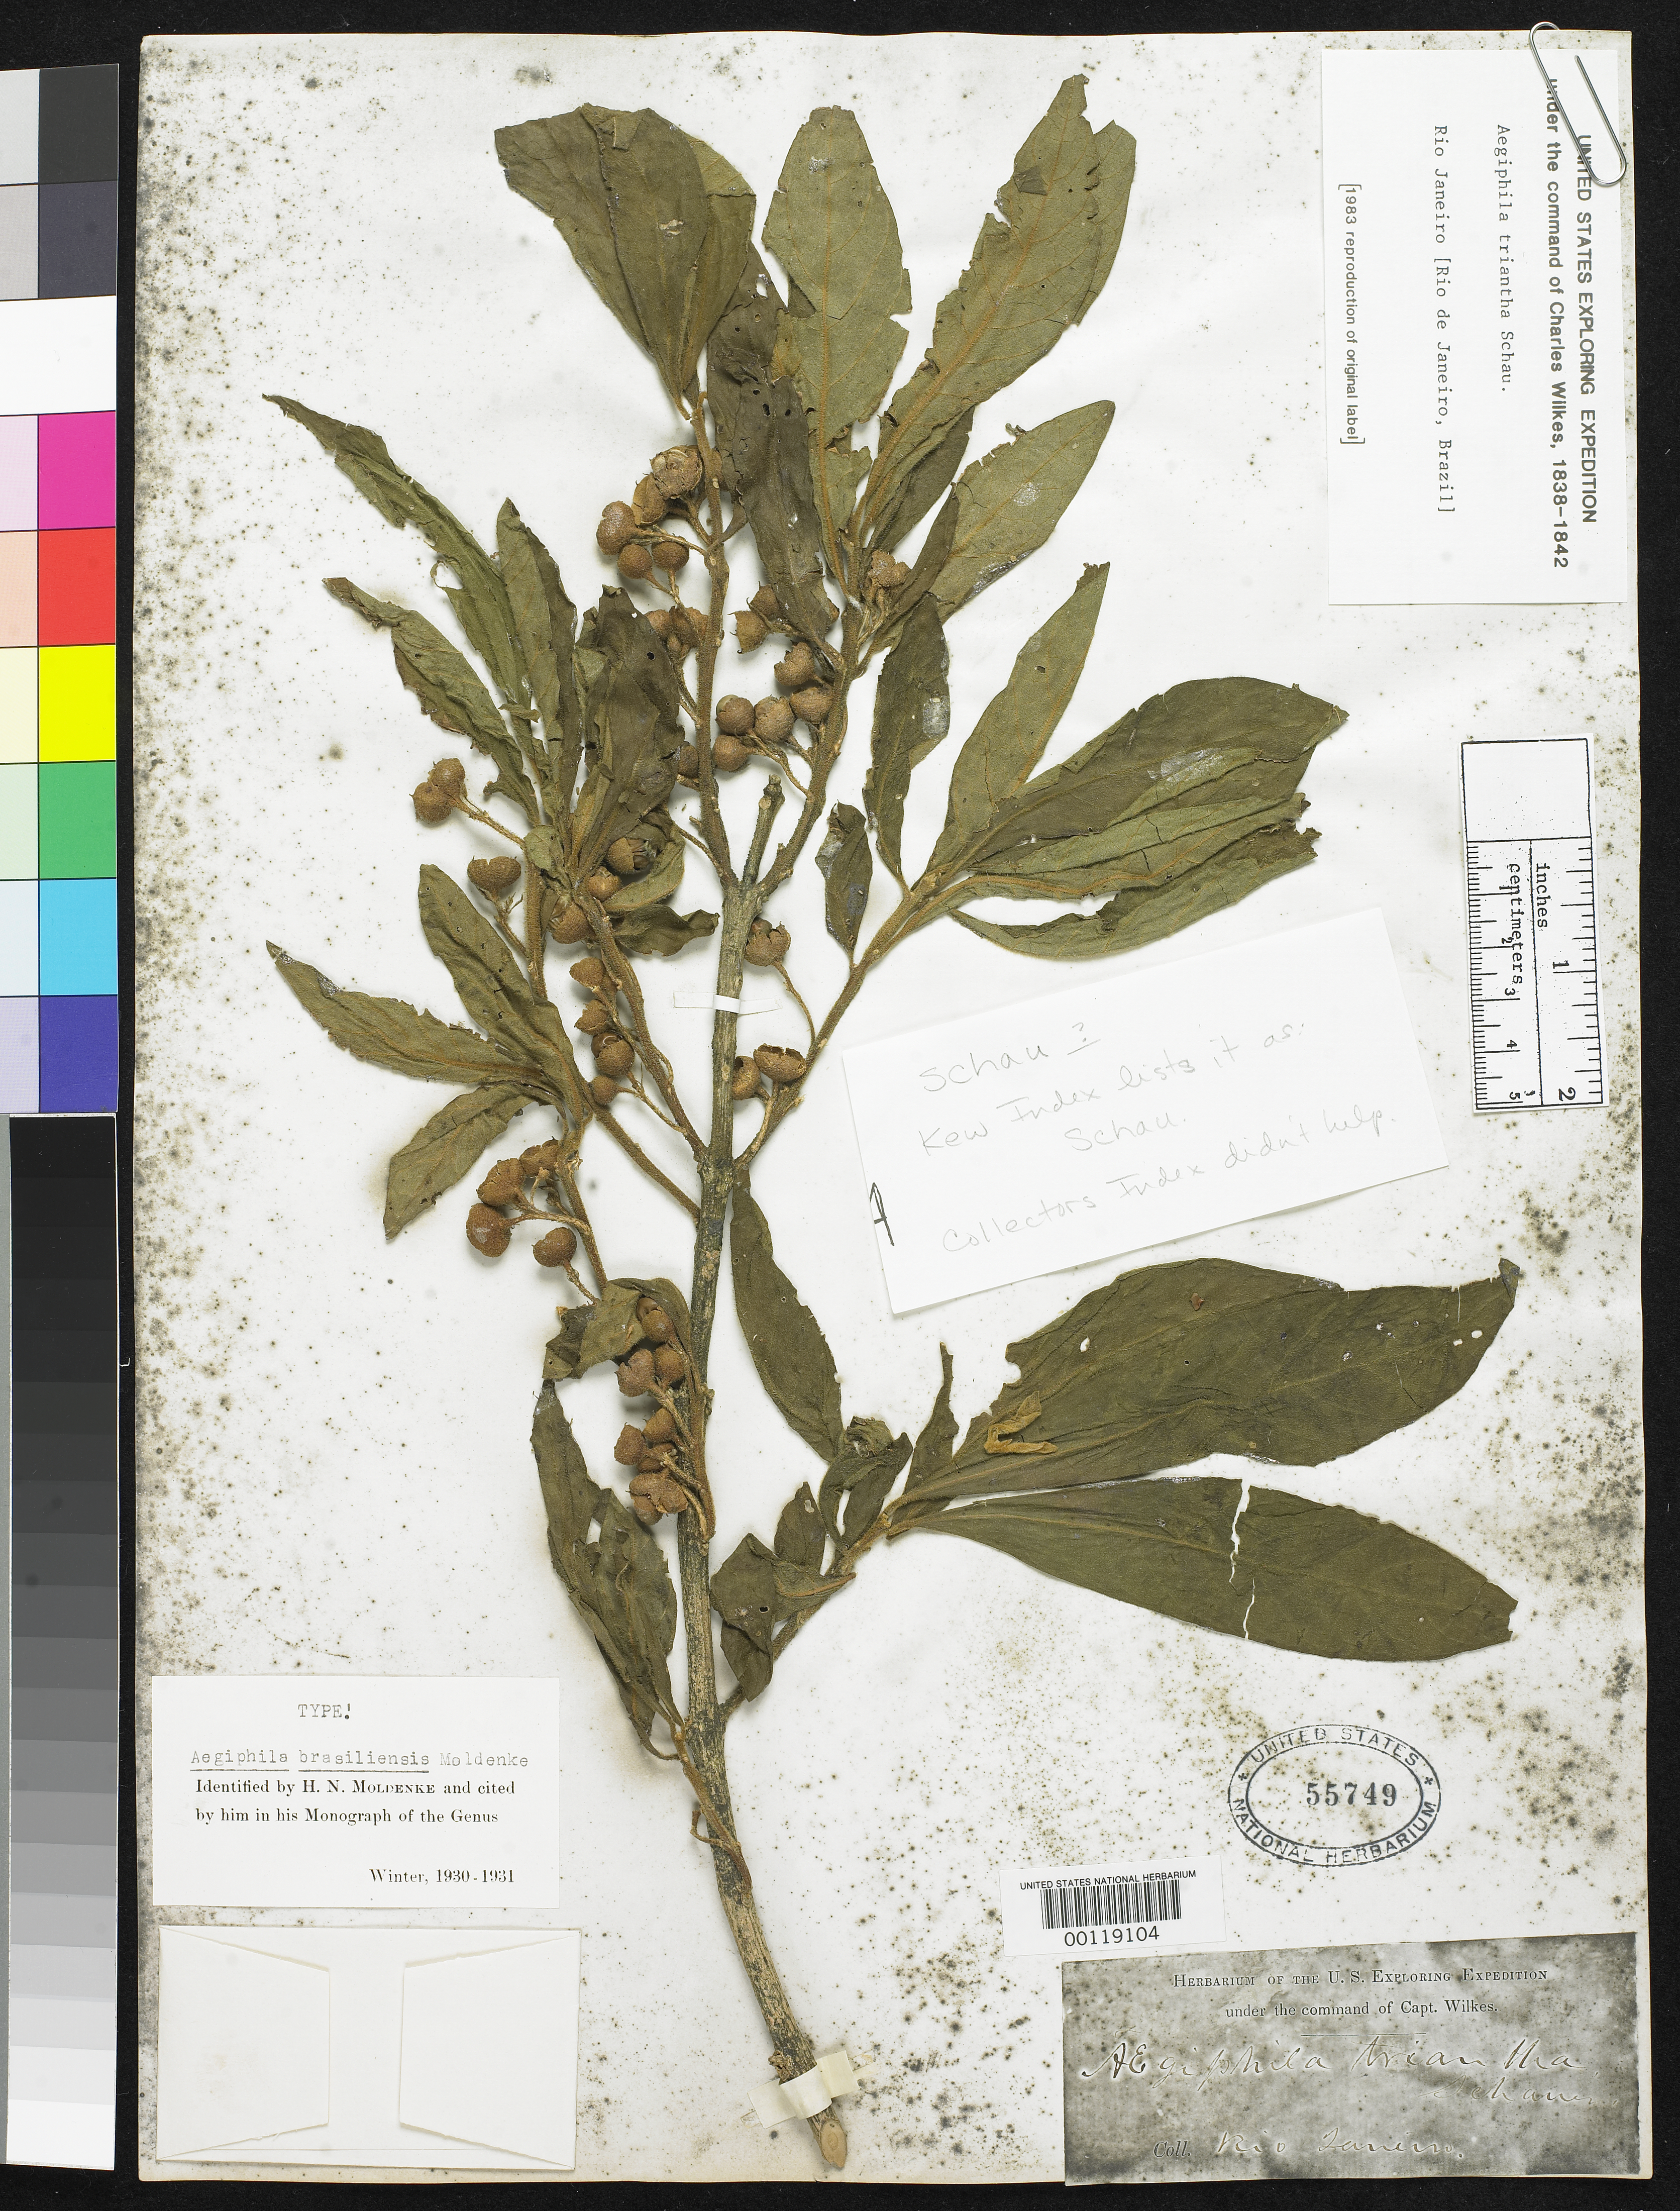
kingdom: Plantae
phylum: Tracheophyta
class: Magnoliopsida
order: Lamiales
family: Lamiaceae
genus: Aegiphila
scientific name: Aegiphila brasiliensis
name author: Moldenke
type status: Type Collection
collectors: Wilkes Explor. Exped.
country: Brazil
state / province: Rio de Janeiro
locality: Organ Mountains.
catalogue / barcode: US 55749